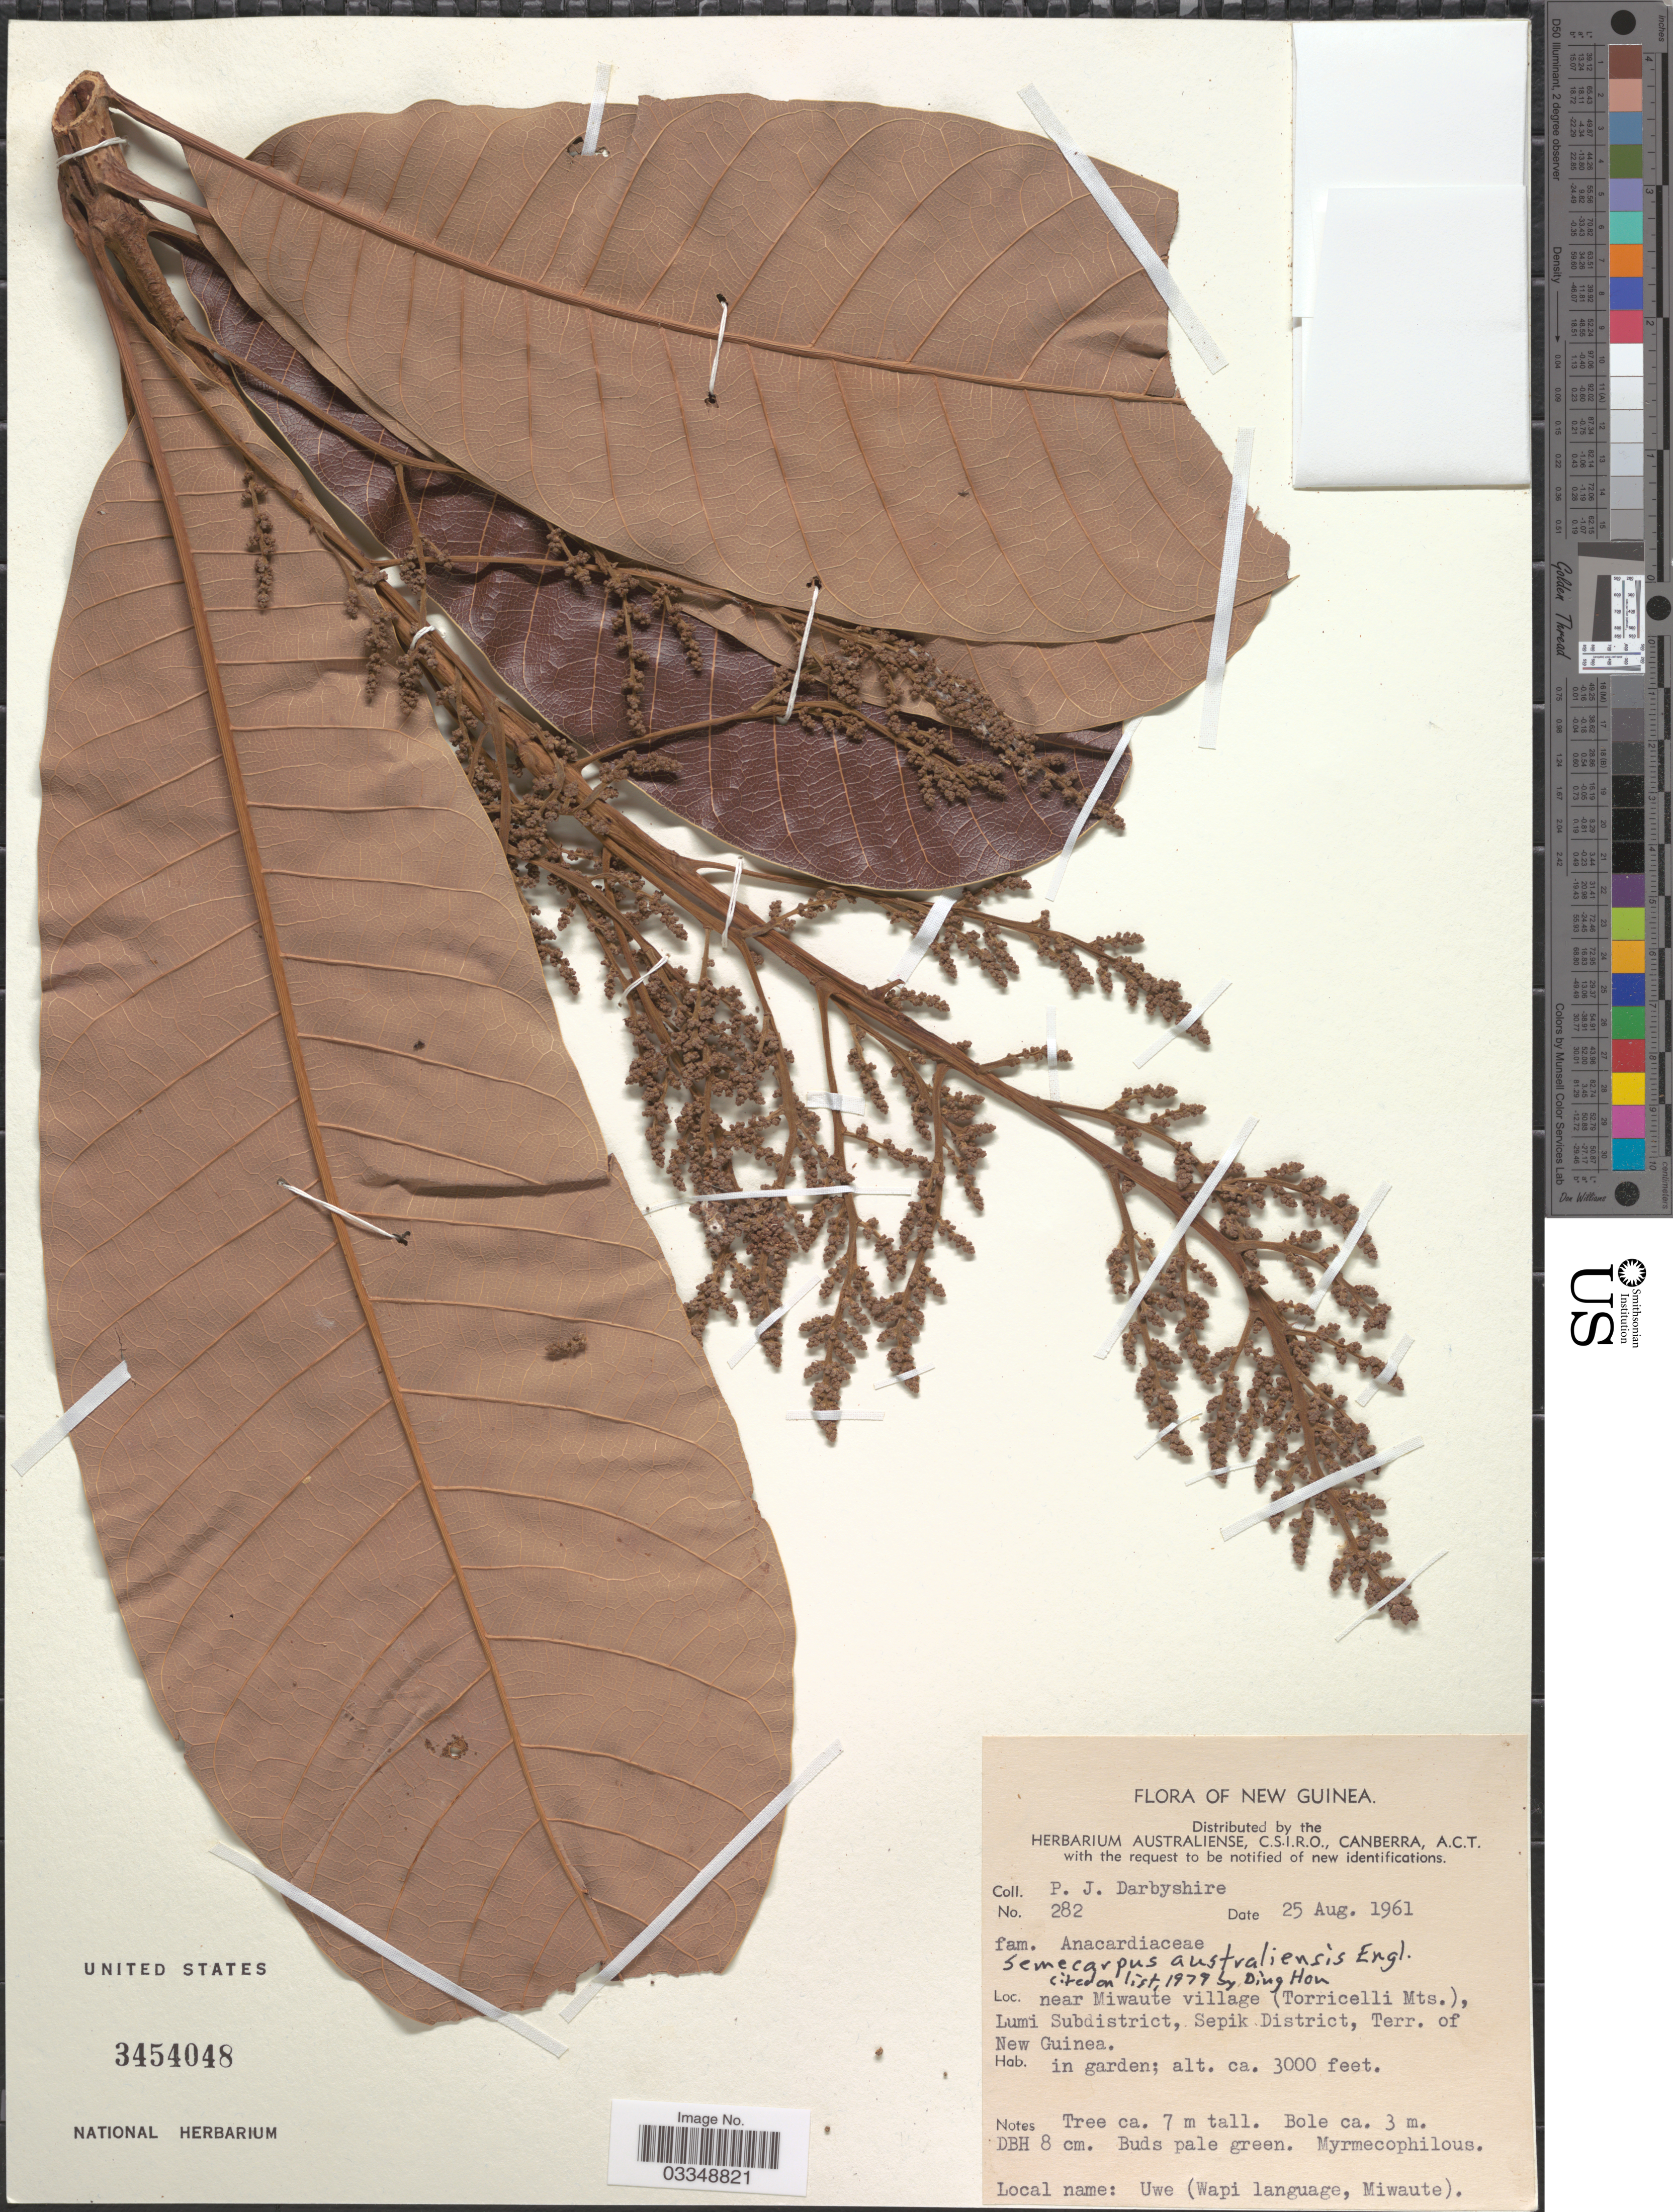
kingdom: Plantae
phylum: Tracheophyta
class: Magnoliopsida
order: Sapindales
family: Anacardiaceae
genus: Semecarpus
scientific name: Semecarpus australiensis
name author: Engl.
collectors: P. Darbyshire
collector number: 282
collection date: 1961-08-25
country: Papua New Guinea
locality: New Guinea. Near Miwaute village (Torricelli Mts.), Lumi Subdistrict, Sepik District, Terr. of New Guinea.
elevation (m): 914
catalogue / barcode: US 3454048